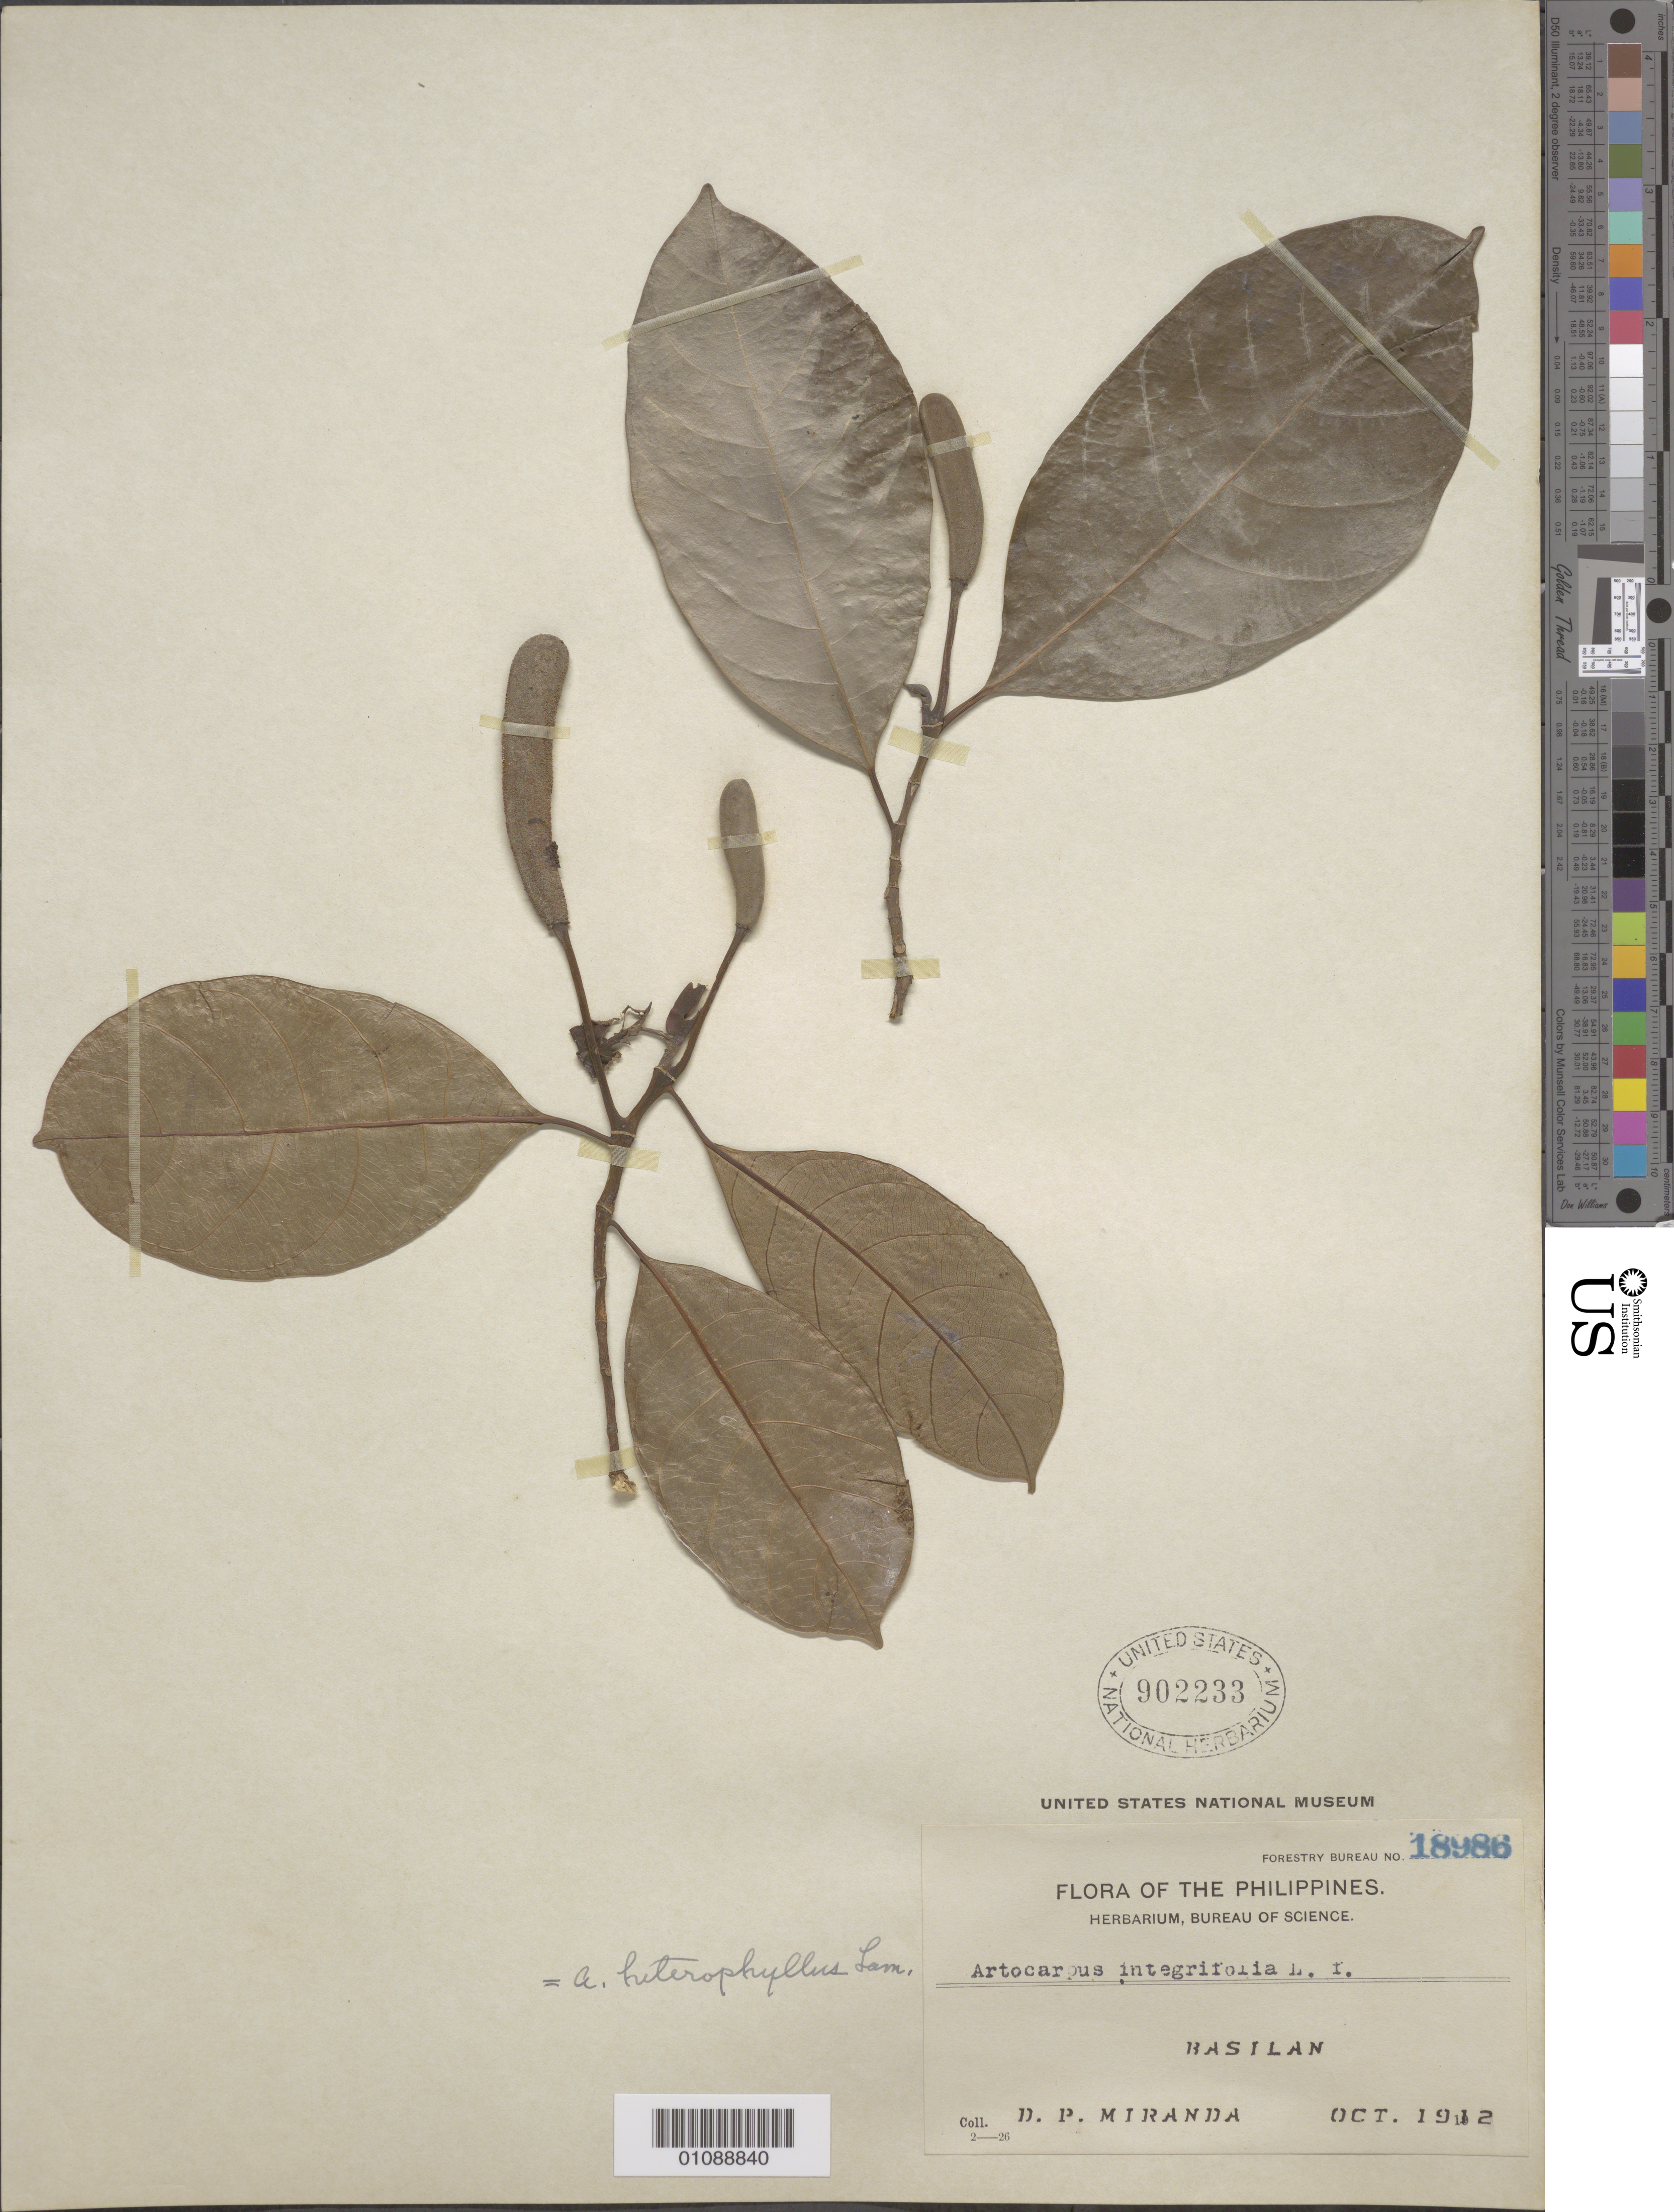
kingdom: Plantae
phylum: Tracheophyta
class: Magnoliopsida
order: Rosales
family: Moraceae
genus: Artocarpus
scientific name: Artocarpus heterophyllus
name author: Lam.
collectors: D. P. Miranda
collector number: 18986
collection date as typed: Oct 1912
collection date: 1912-10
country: Philippines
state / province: Muslim Mindanao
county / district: Basilan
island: Basilan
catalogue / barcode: US 902233